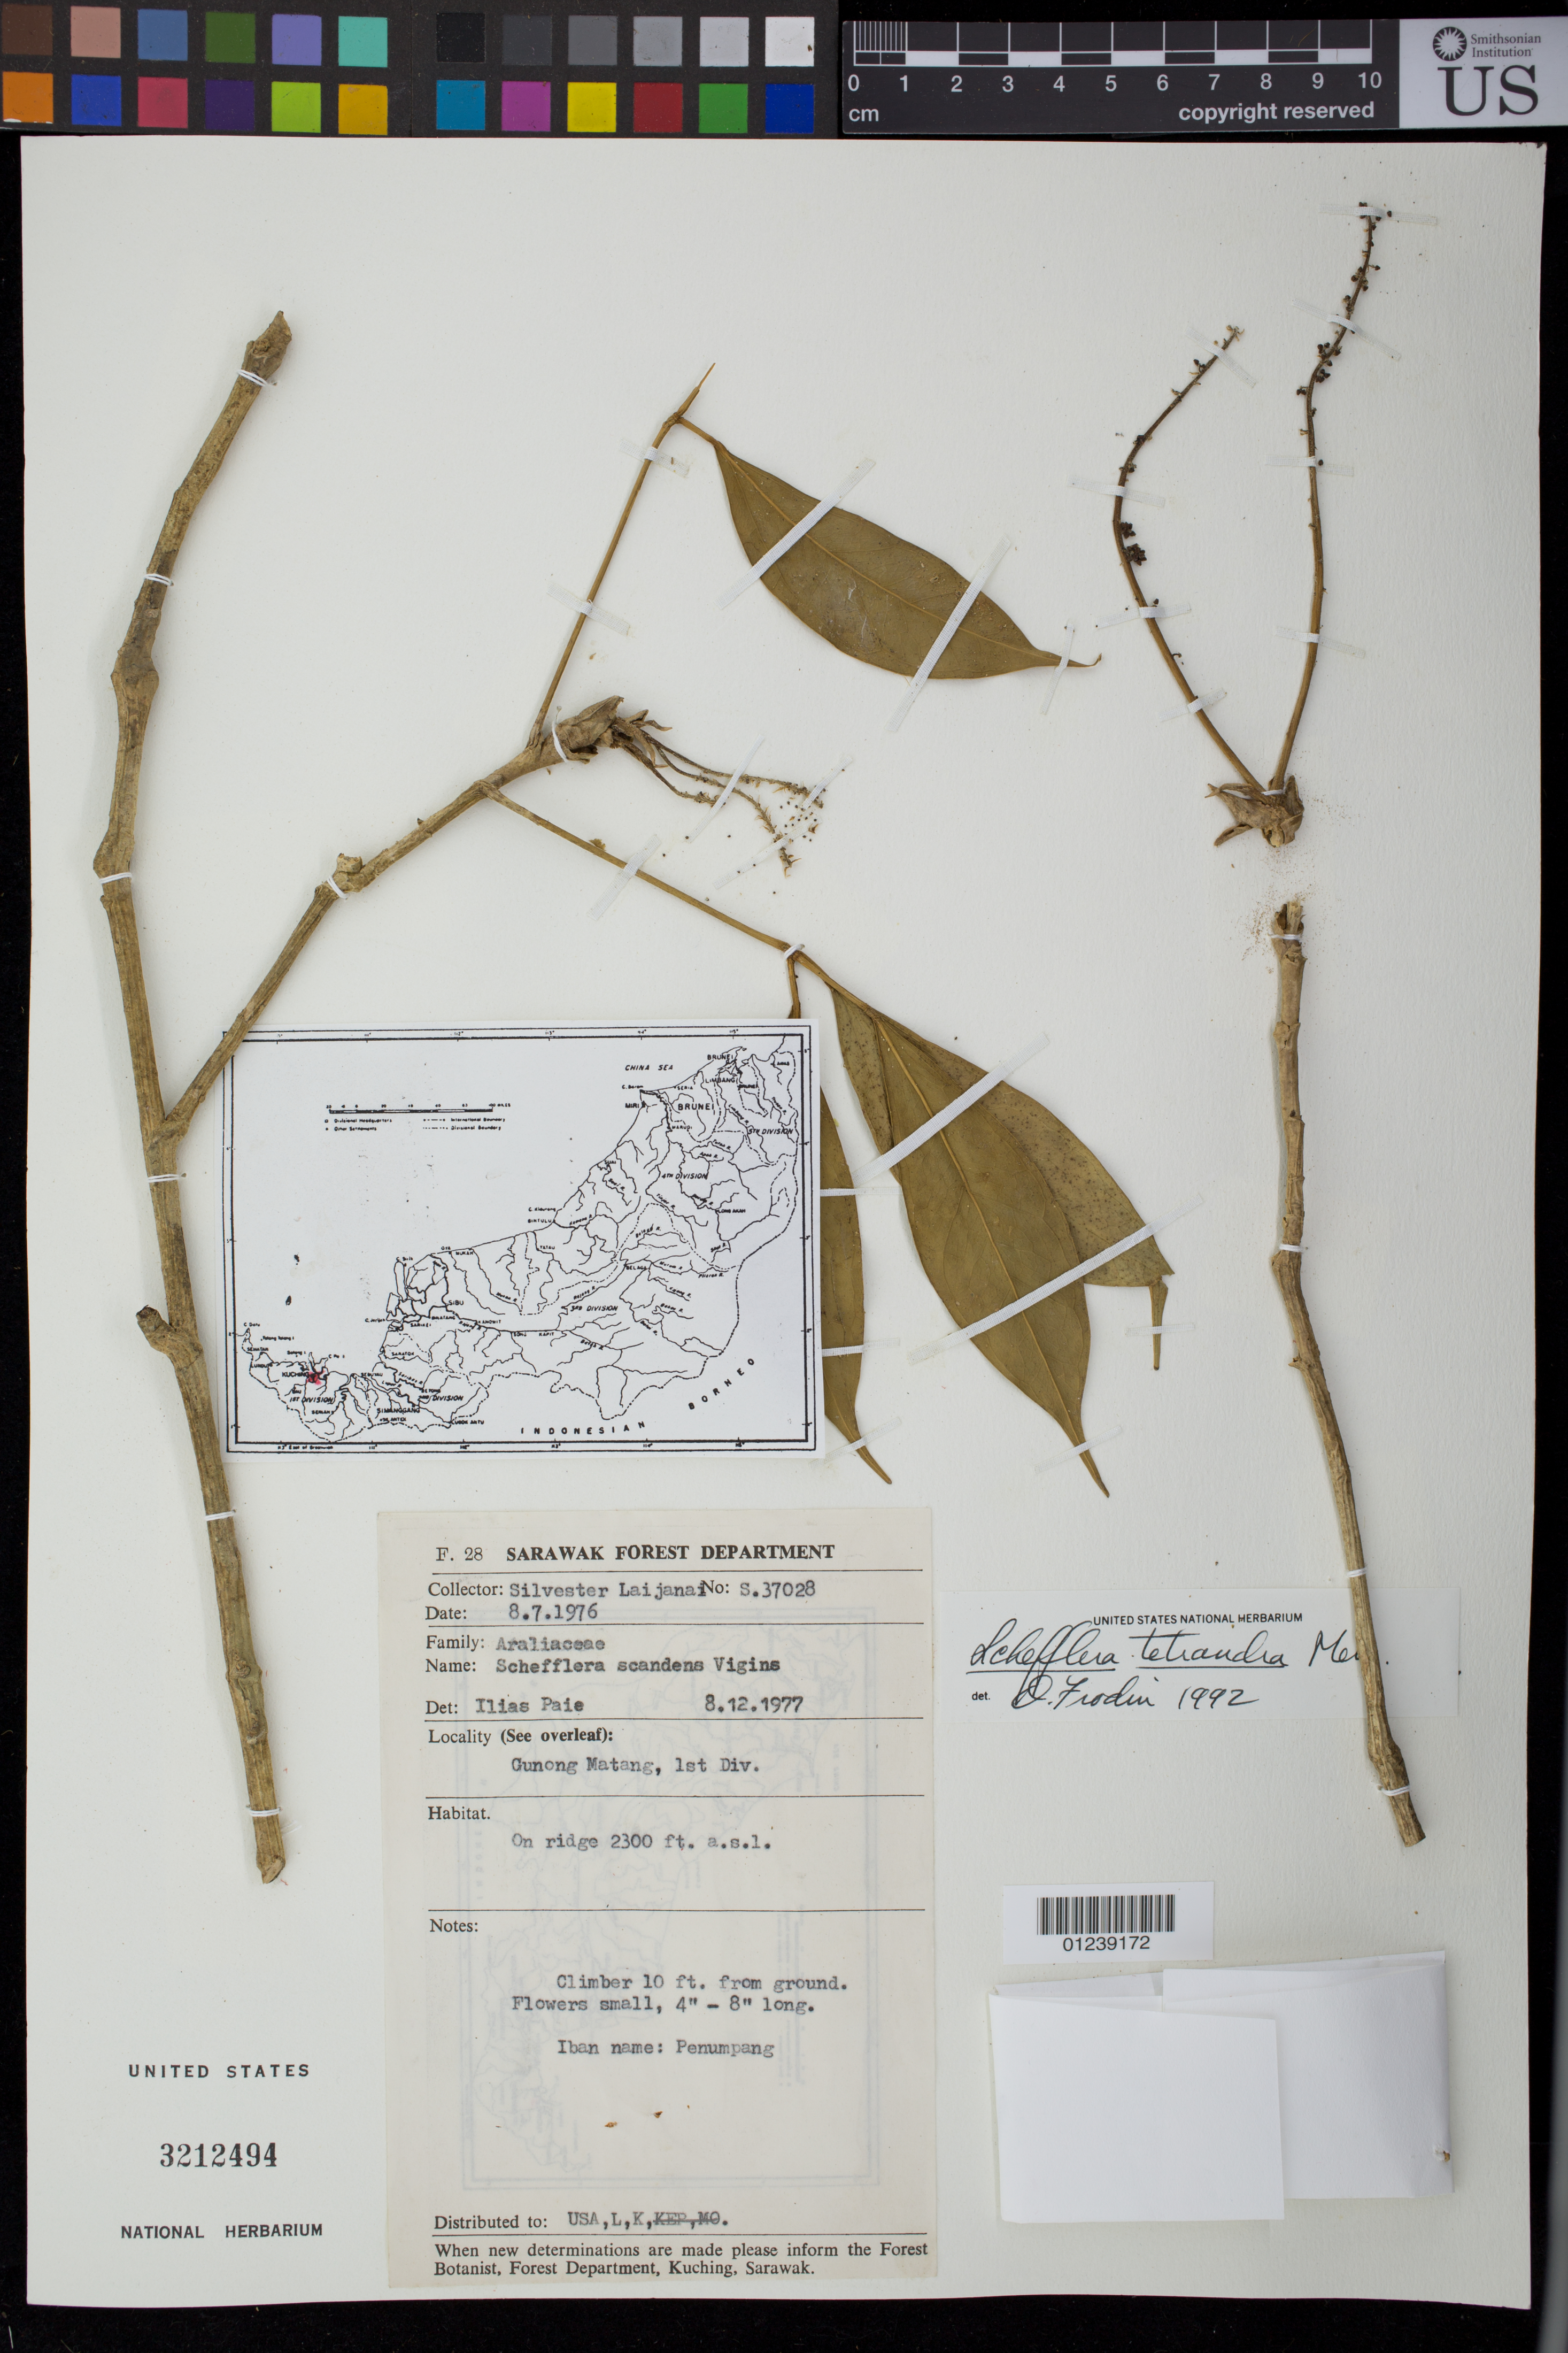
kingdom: Plantae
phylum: Tracheophyta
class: Magnoliopsida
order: Apiales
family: Araliaceae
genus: Heptapleurum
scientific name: Heptapleurum tetrandrum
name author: (Merr.) G. M. Plunkett & Lowry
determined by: Wagner, W. L., (BOT), Smithsonian Institution - National Museum of Natural History (UNITED STATES)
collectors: S. Laijanai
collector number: S.37028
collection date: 1976-07-08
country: Malaysia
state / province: Sarawak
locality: Gunong Matang, 1st Div.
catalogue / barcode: US 3212494